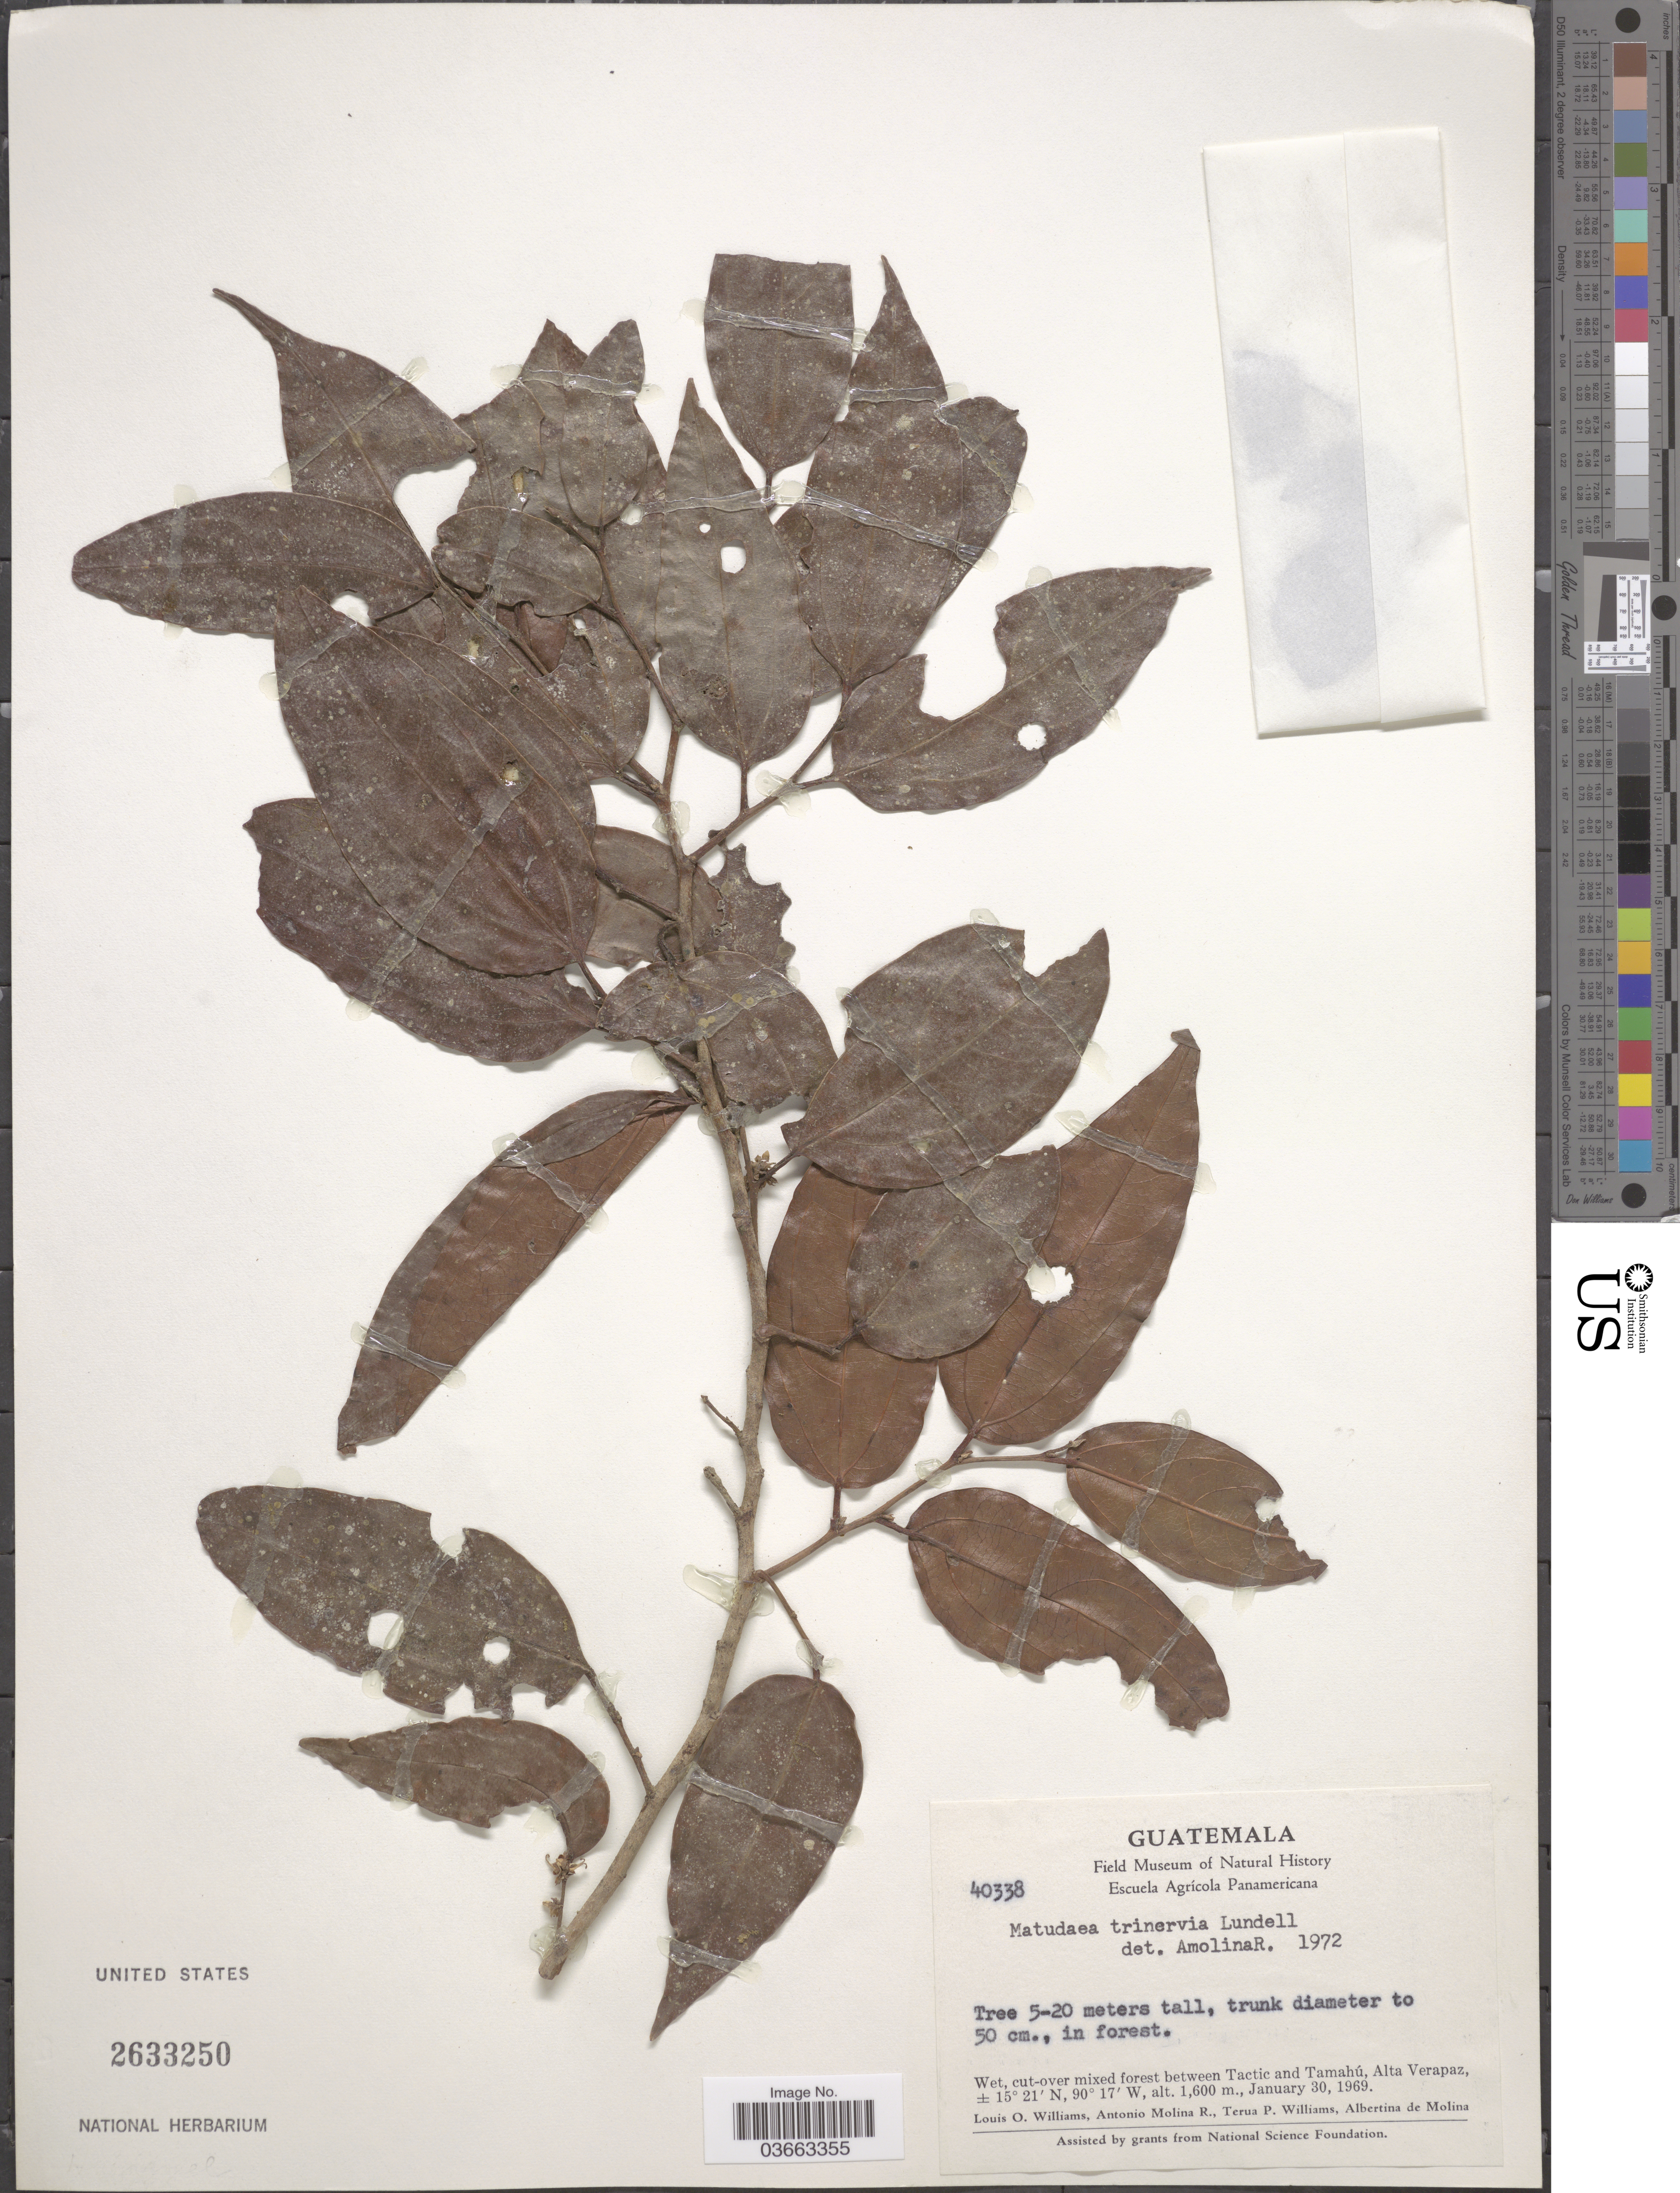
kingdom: Plantae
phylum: Tracheophyta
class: Magnoliopsida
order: Saxifragales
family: Hamamelidaceae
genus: Matudaea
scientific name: Matudaea trinervia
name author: Lundell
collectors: L. O. Williams, A. Molina R., T. Williams & A. R. Molina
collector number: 40338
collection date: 1969-01-30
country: Guatemala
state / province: Alta Verapaz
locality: Between Tactic and Tamahú.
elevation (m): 1600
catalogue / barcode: US 2633250